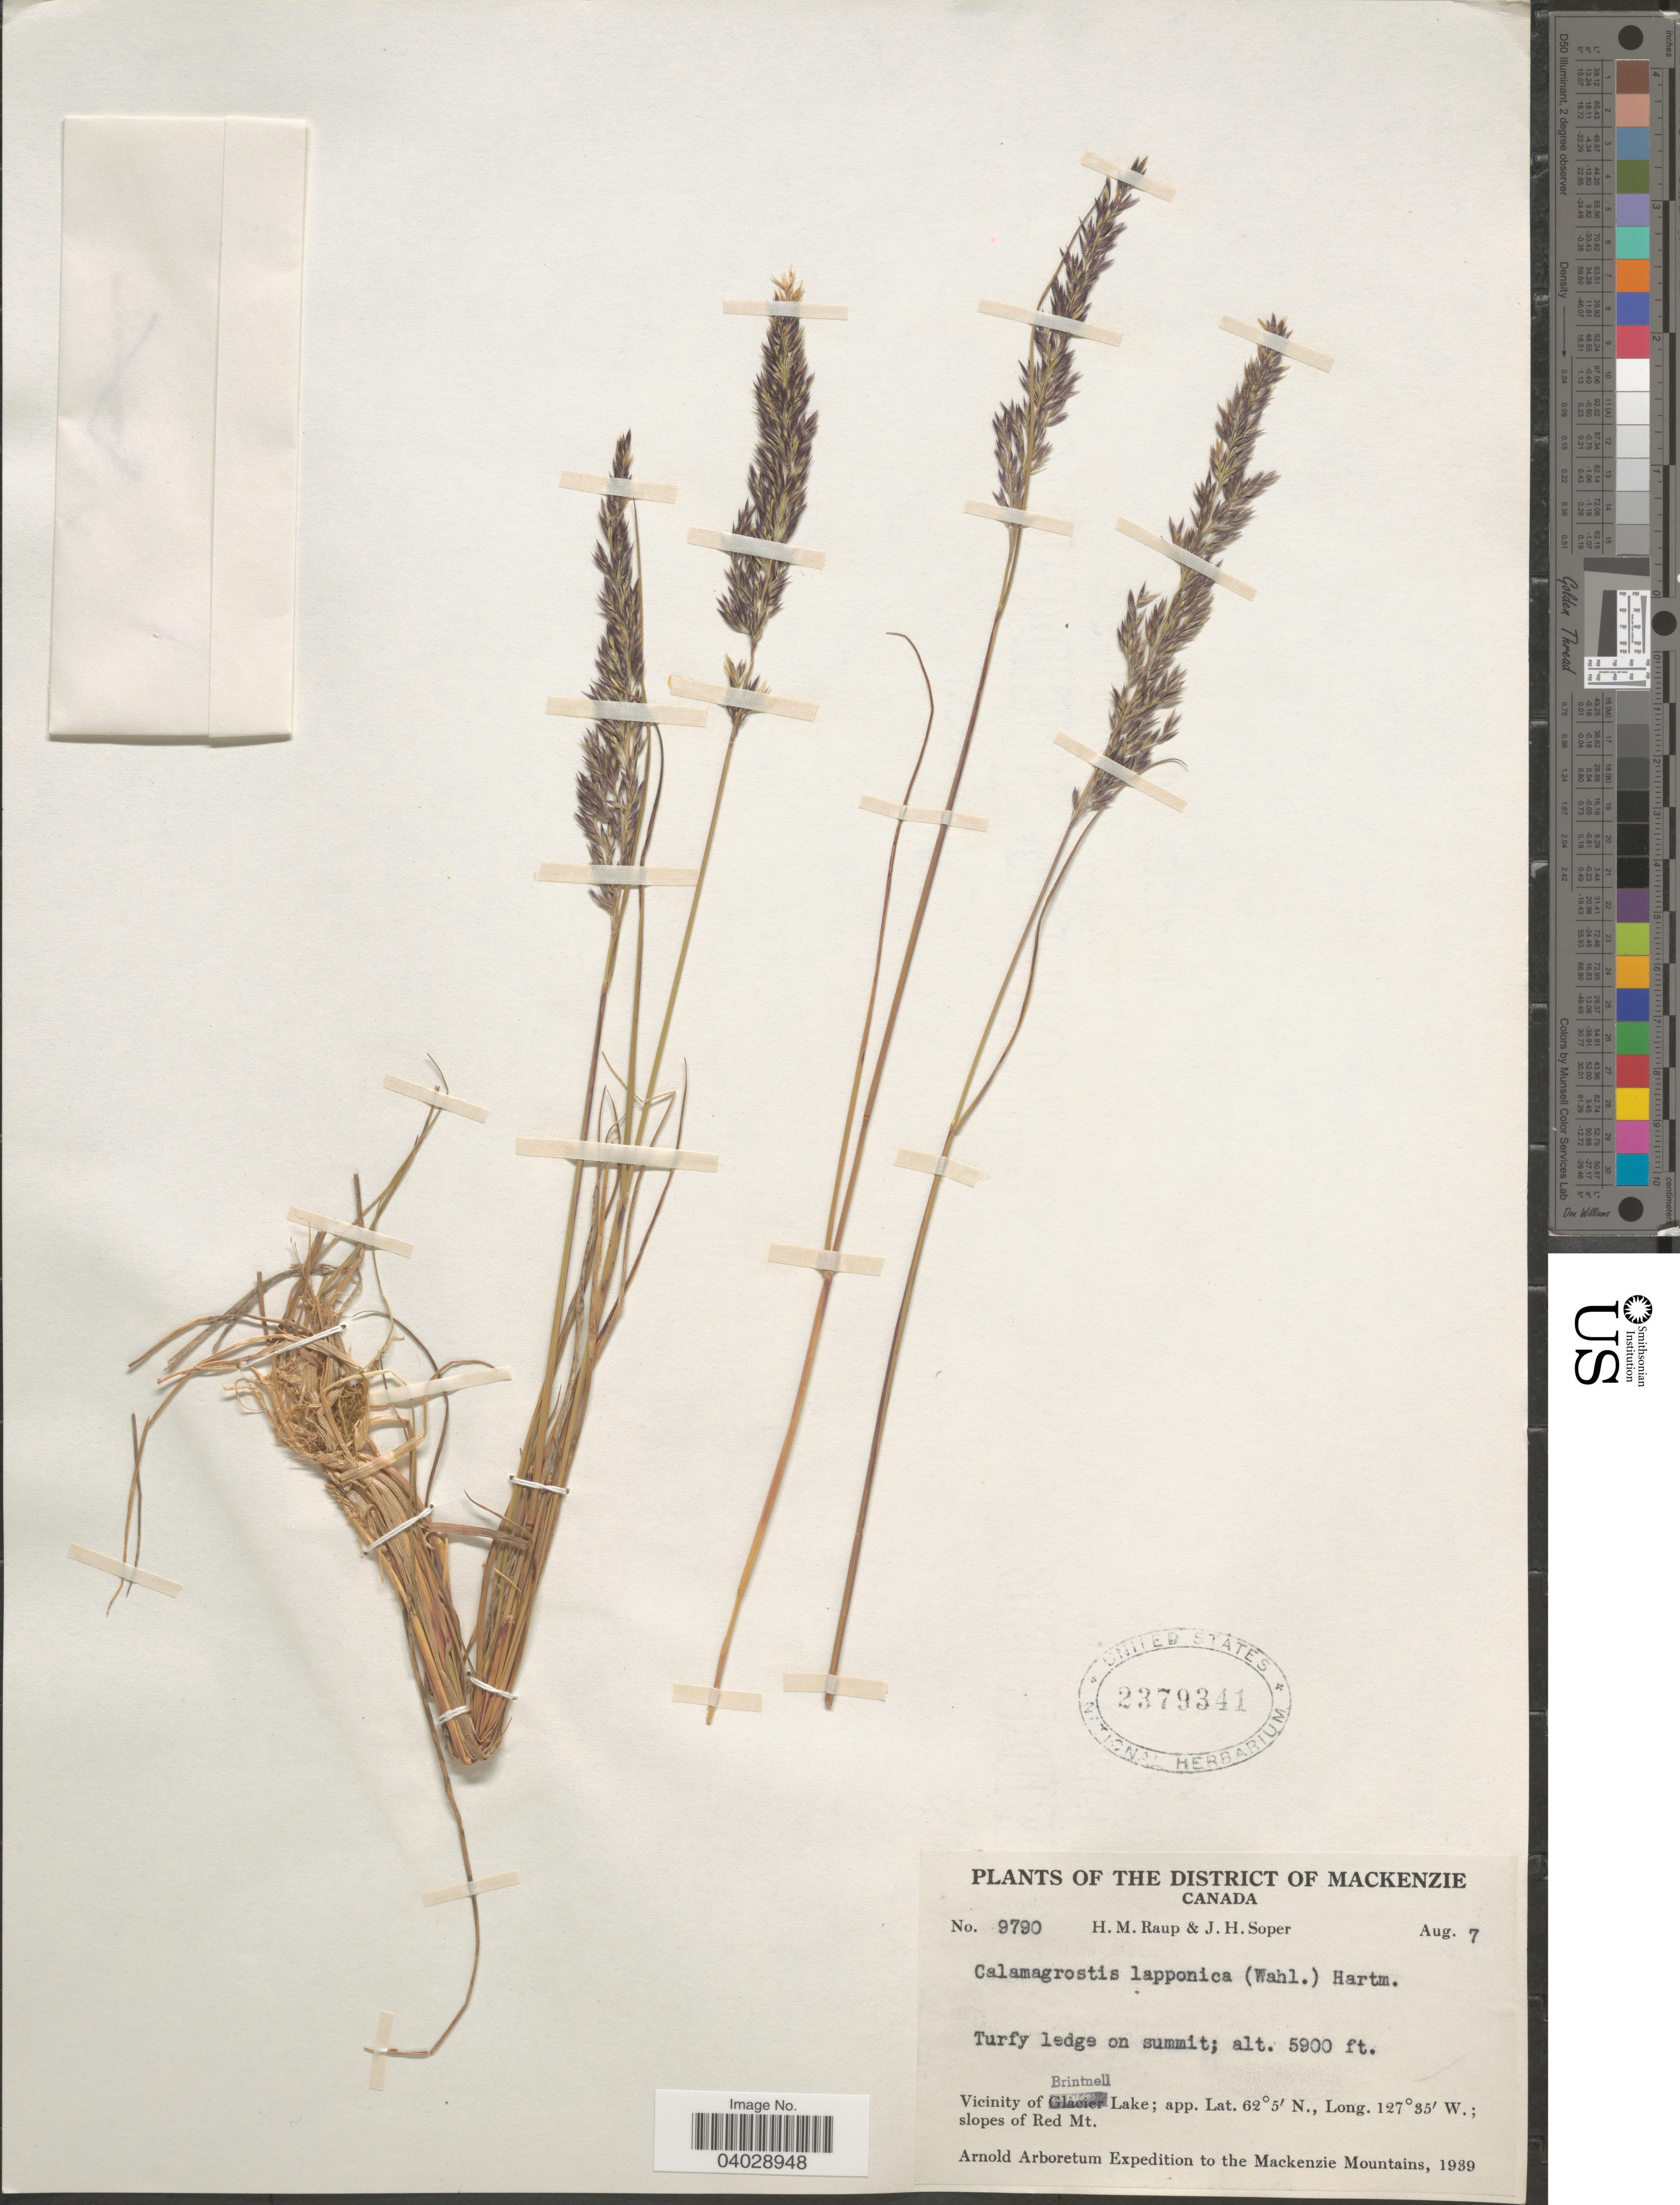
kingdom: Plantae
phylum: Tracheophyta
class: Liliopsida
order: Poales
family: Poaceae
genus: Calamagrostis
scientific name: Calamagrostis lapponica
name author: (Wahlenb.) Hartm.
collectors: H. Raup & J. H. Soper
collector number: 9790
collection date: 1939-08-07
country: Canada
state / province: Alberta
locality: District of Mackenzie. Vicinity of Brintnell Lake. Slopes of Red Mt.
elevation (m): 1798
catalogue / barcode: US 2379341